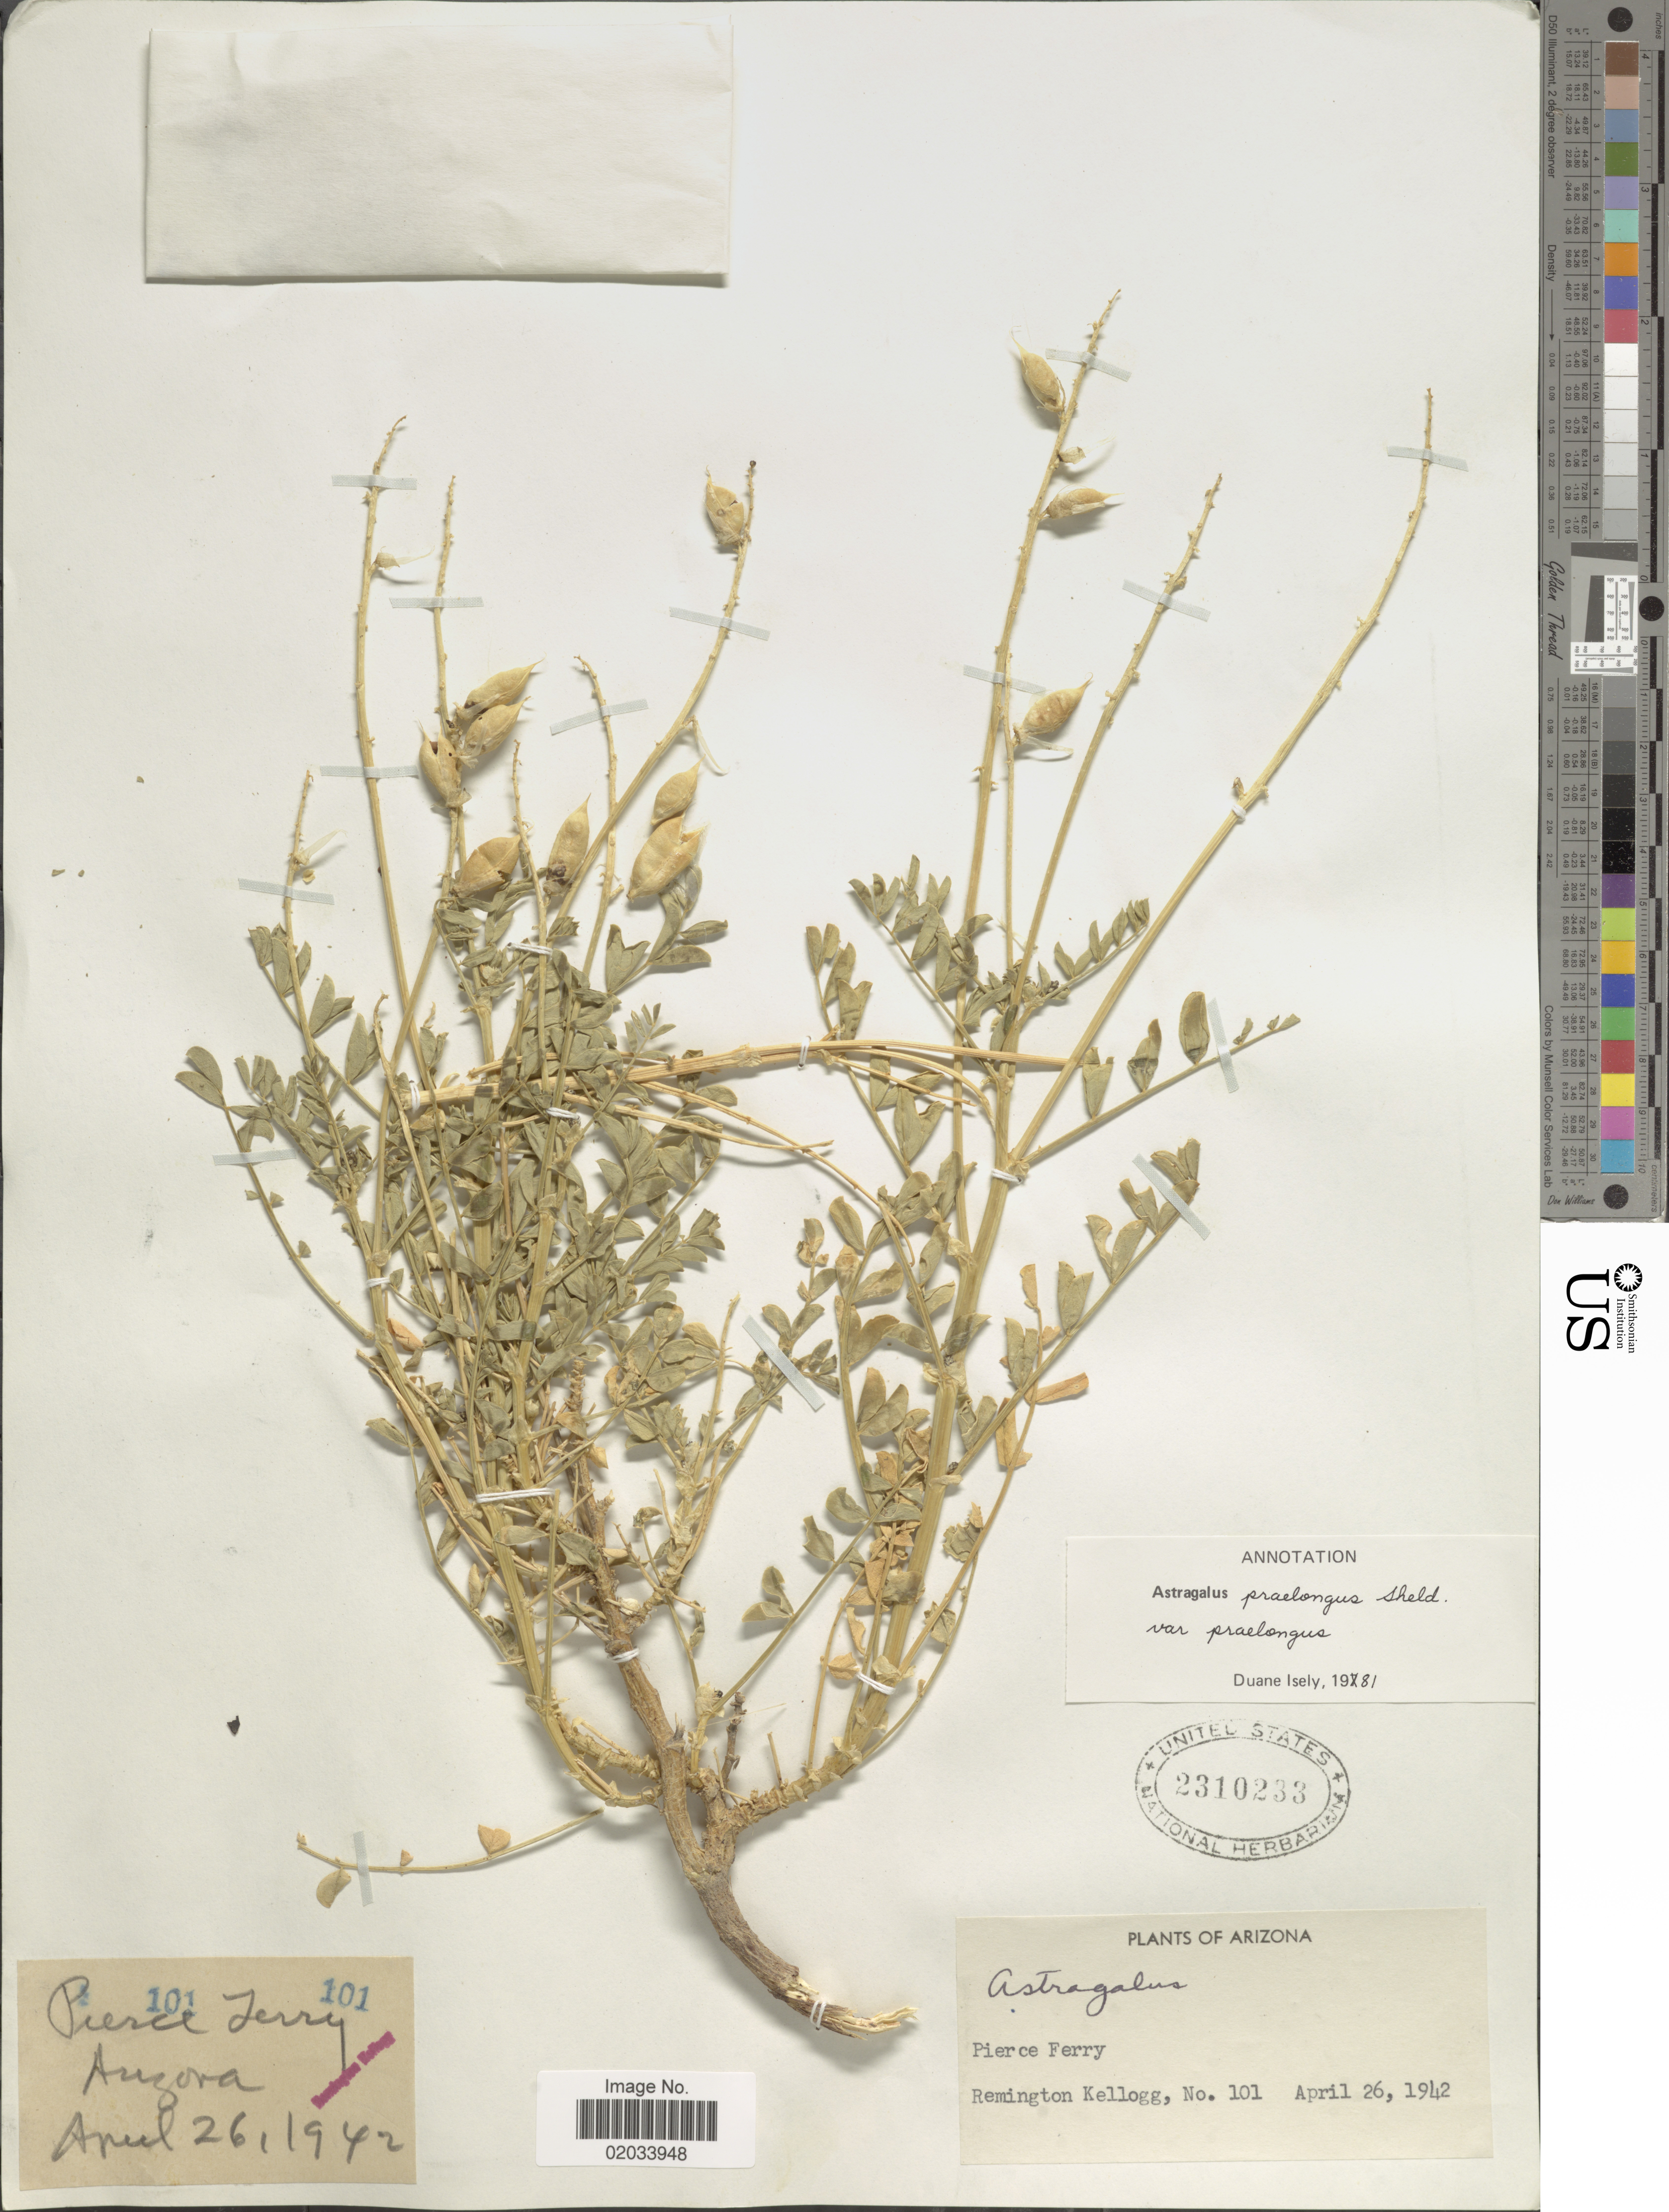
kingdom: Plantae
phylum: Tracheophyta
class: Magnoliopsida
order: Fabales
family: Fabaceae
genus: Astragalus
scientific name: Astragalus praelongus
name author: E. Sheld.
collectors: R. Kellogg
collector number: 101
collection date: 1942-04-26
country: United States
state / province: Arizona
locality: Pierce Ferry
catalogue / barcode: US 2310233